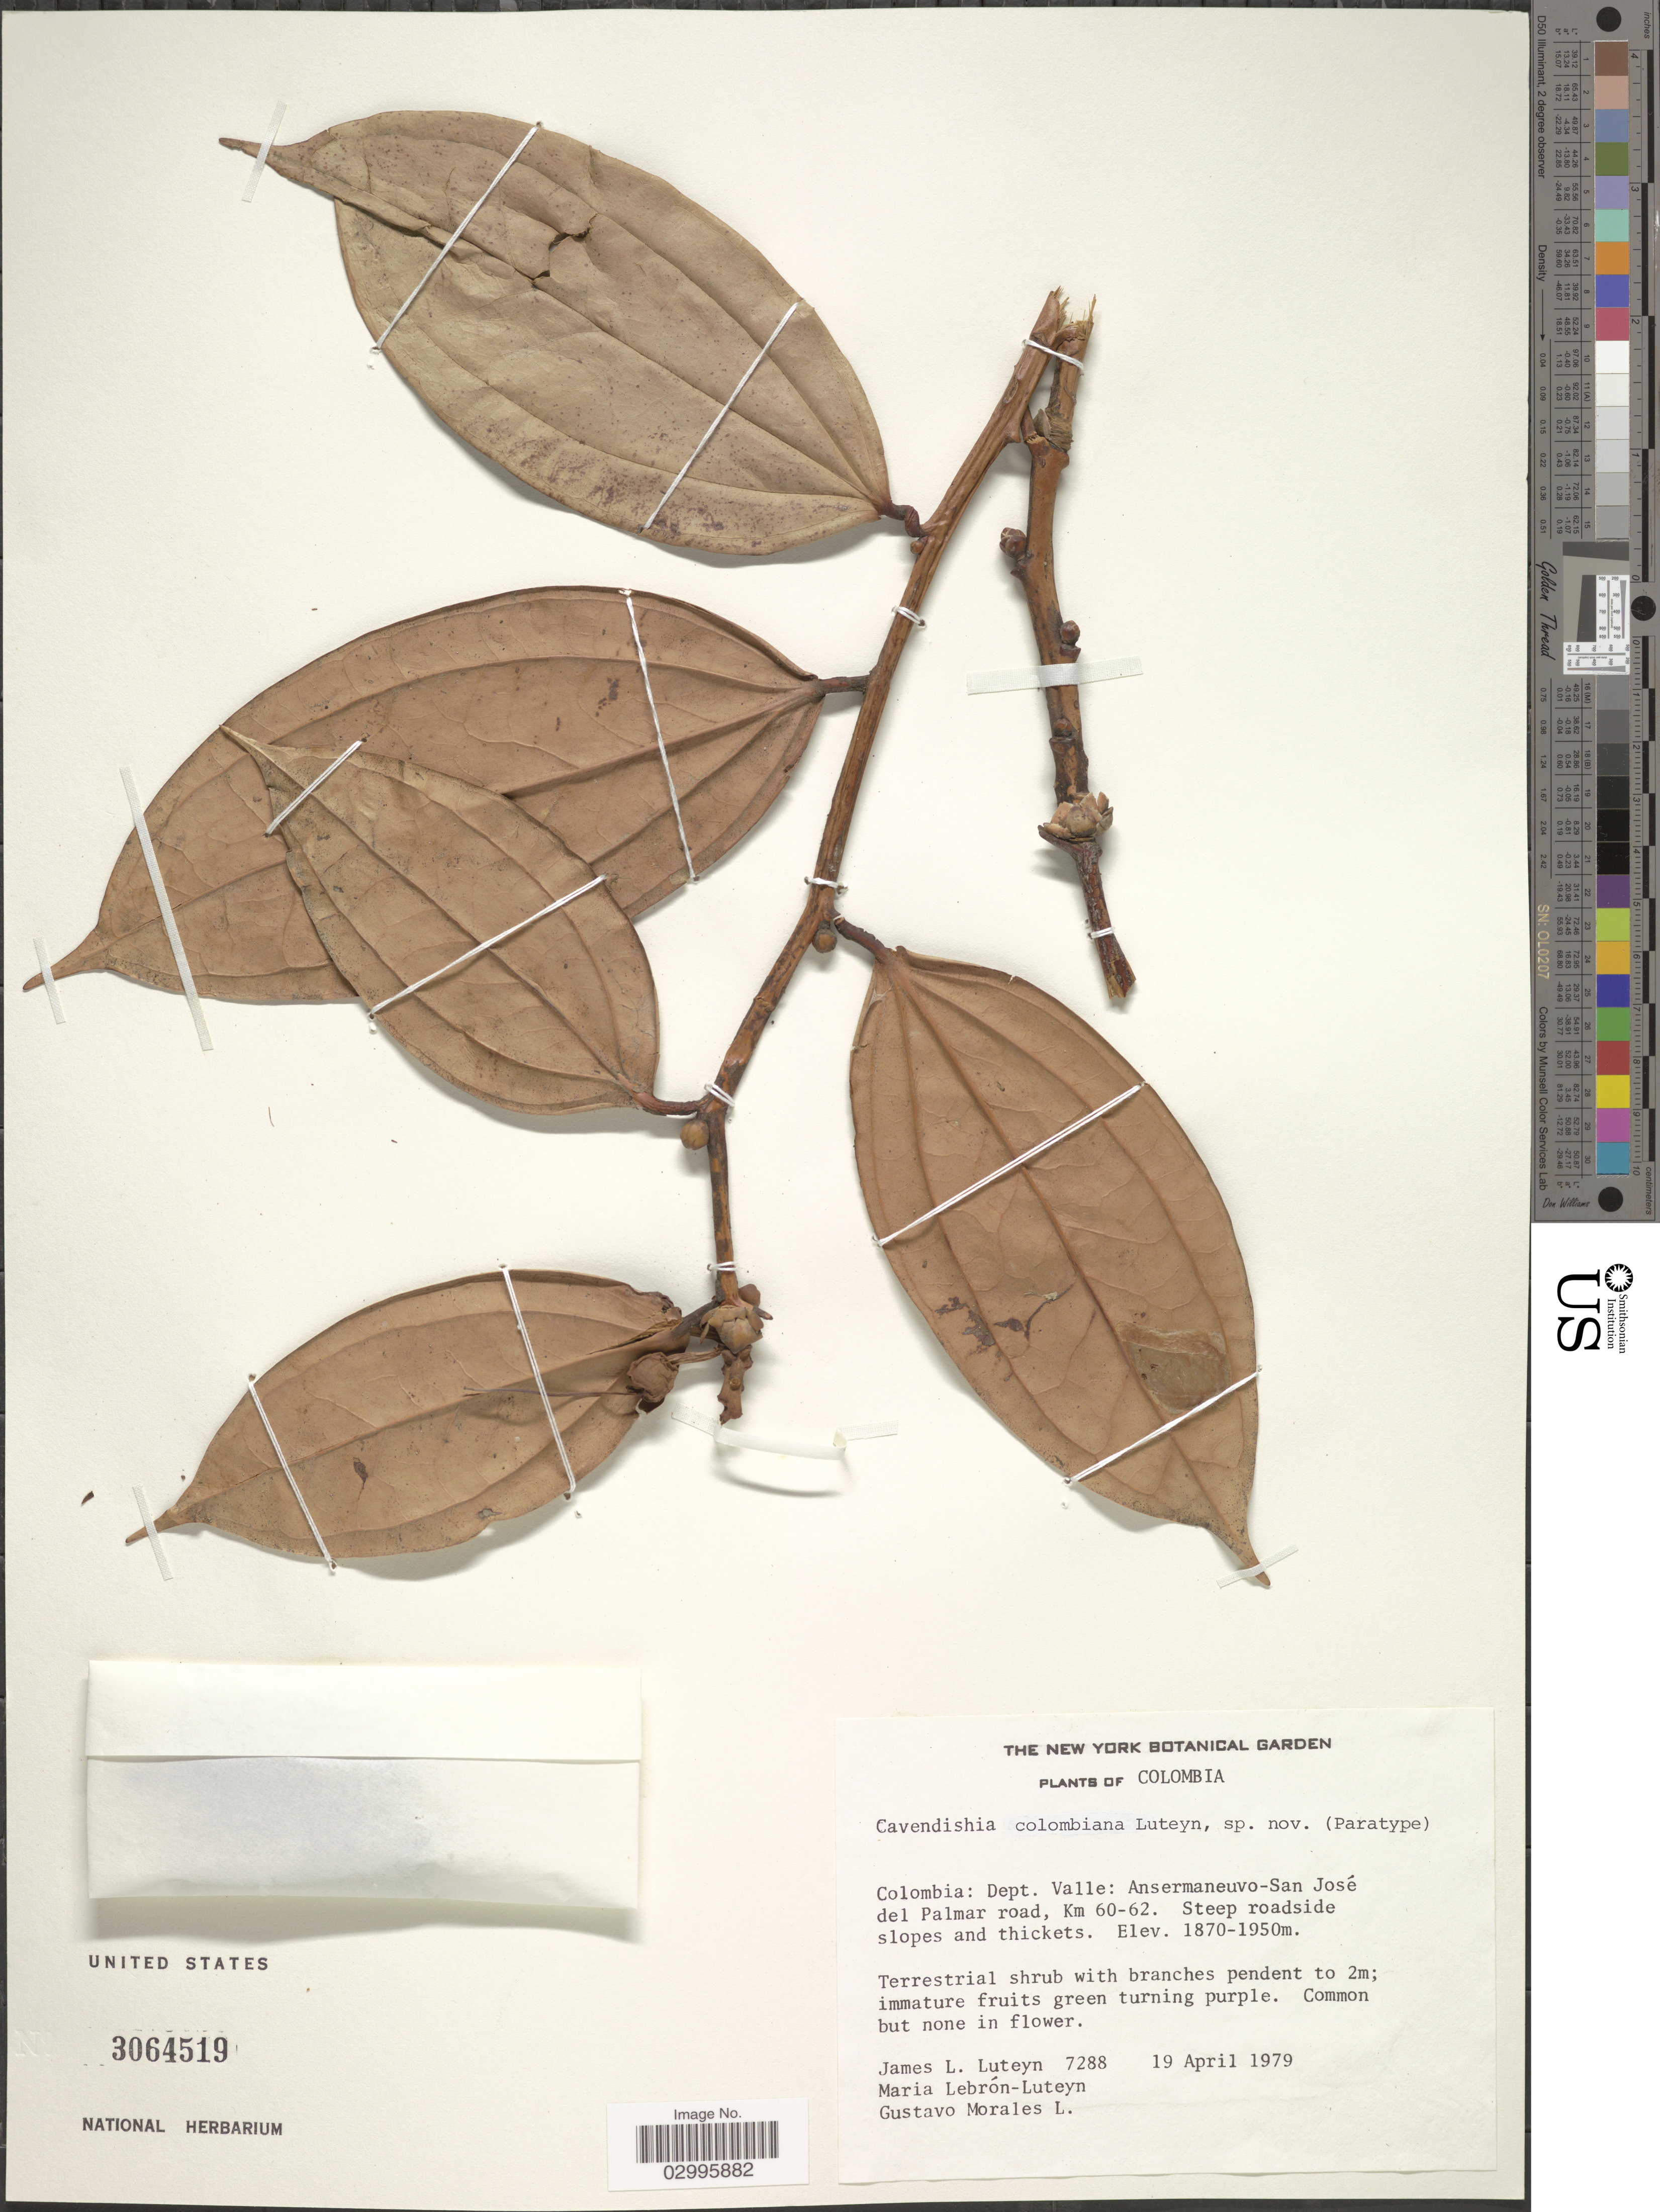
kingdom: Plantae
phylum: Tracheophyta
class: Magnoliopsida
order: Ericales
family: Ericaceae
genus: Cavendishia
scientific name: Cavendishia colombiana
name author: Luteyn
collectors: J. Luteyn, M. L. Lebrón-Luteyn & G. Morales L.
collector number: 7288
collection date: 1979-04-19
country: Colombia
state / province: Valle del Cauca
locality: Dept. Valle: Ansermanuevo-San José del Palmar road, Km 60-62.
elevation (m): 1870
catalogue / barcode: US 3064519